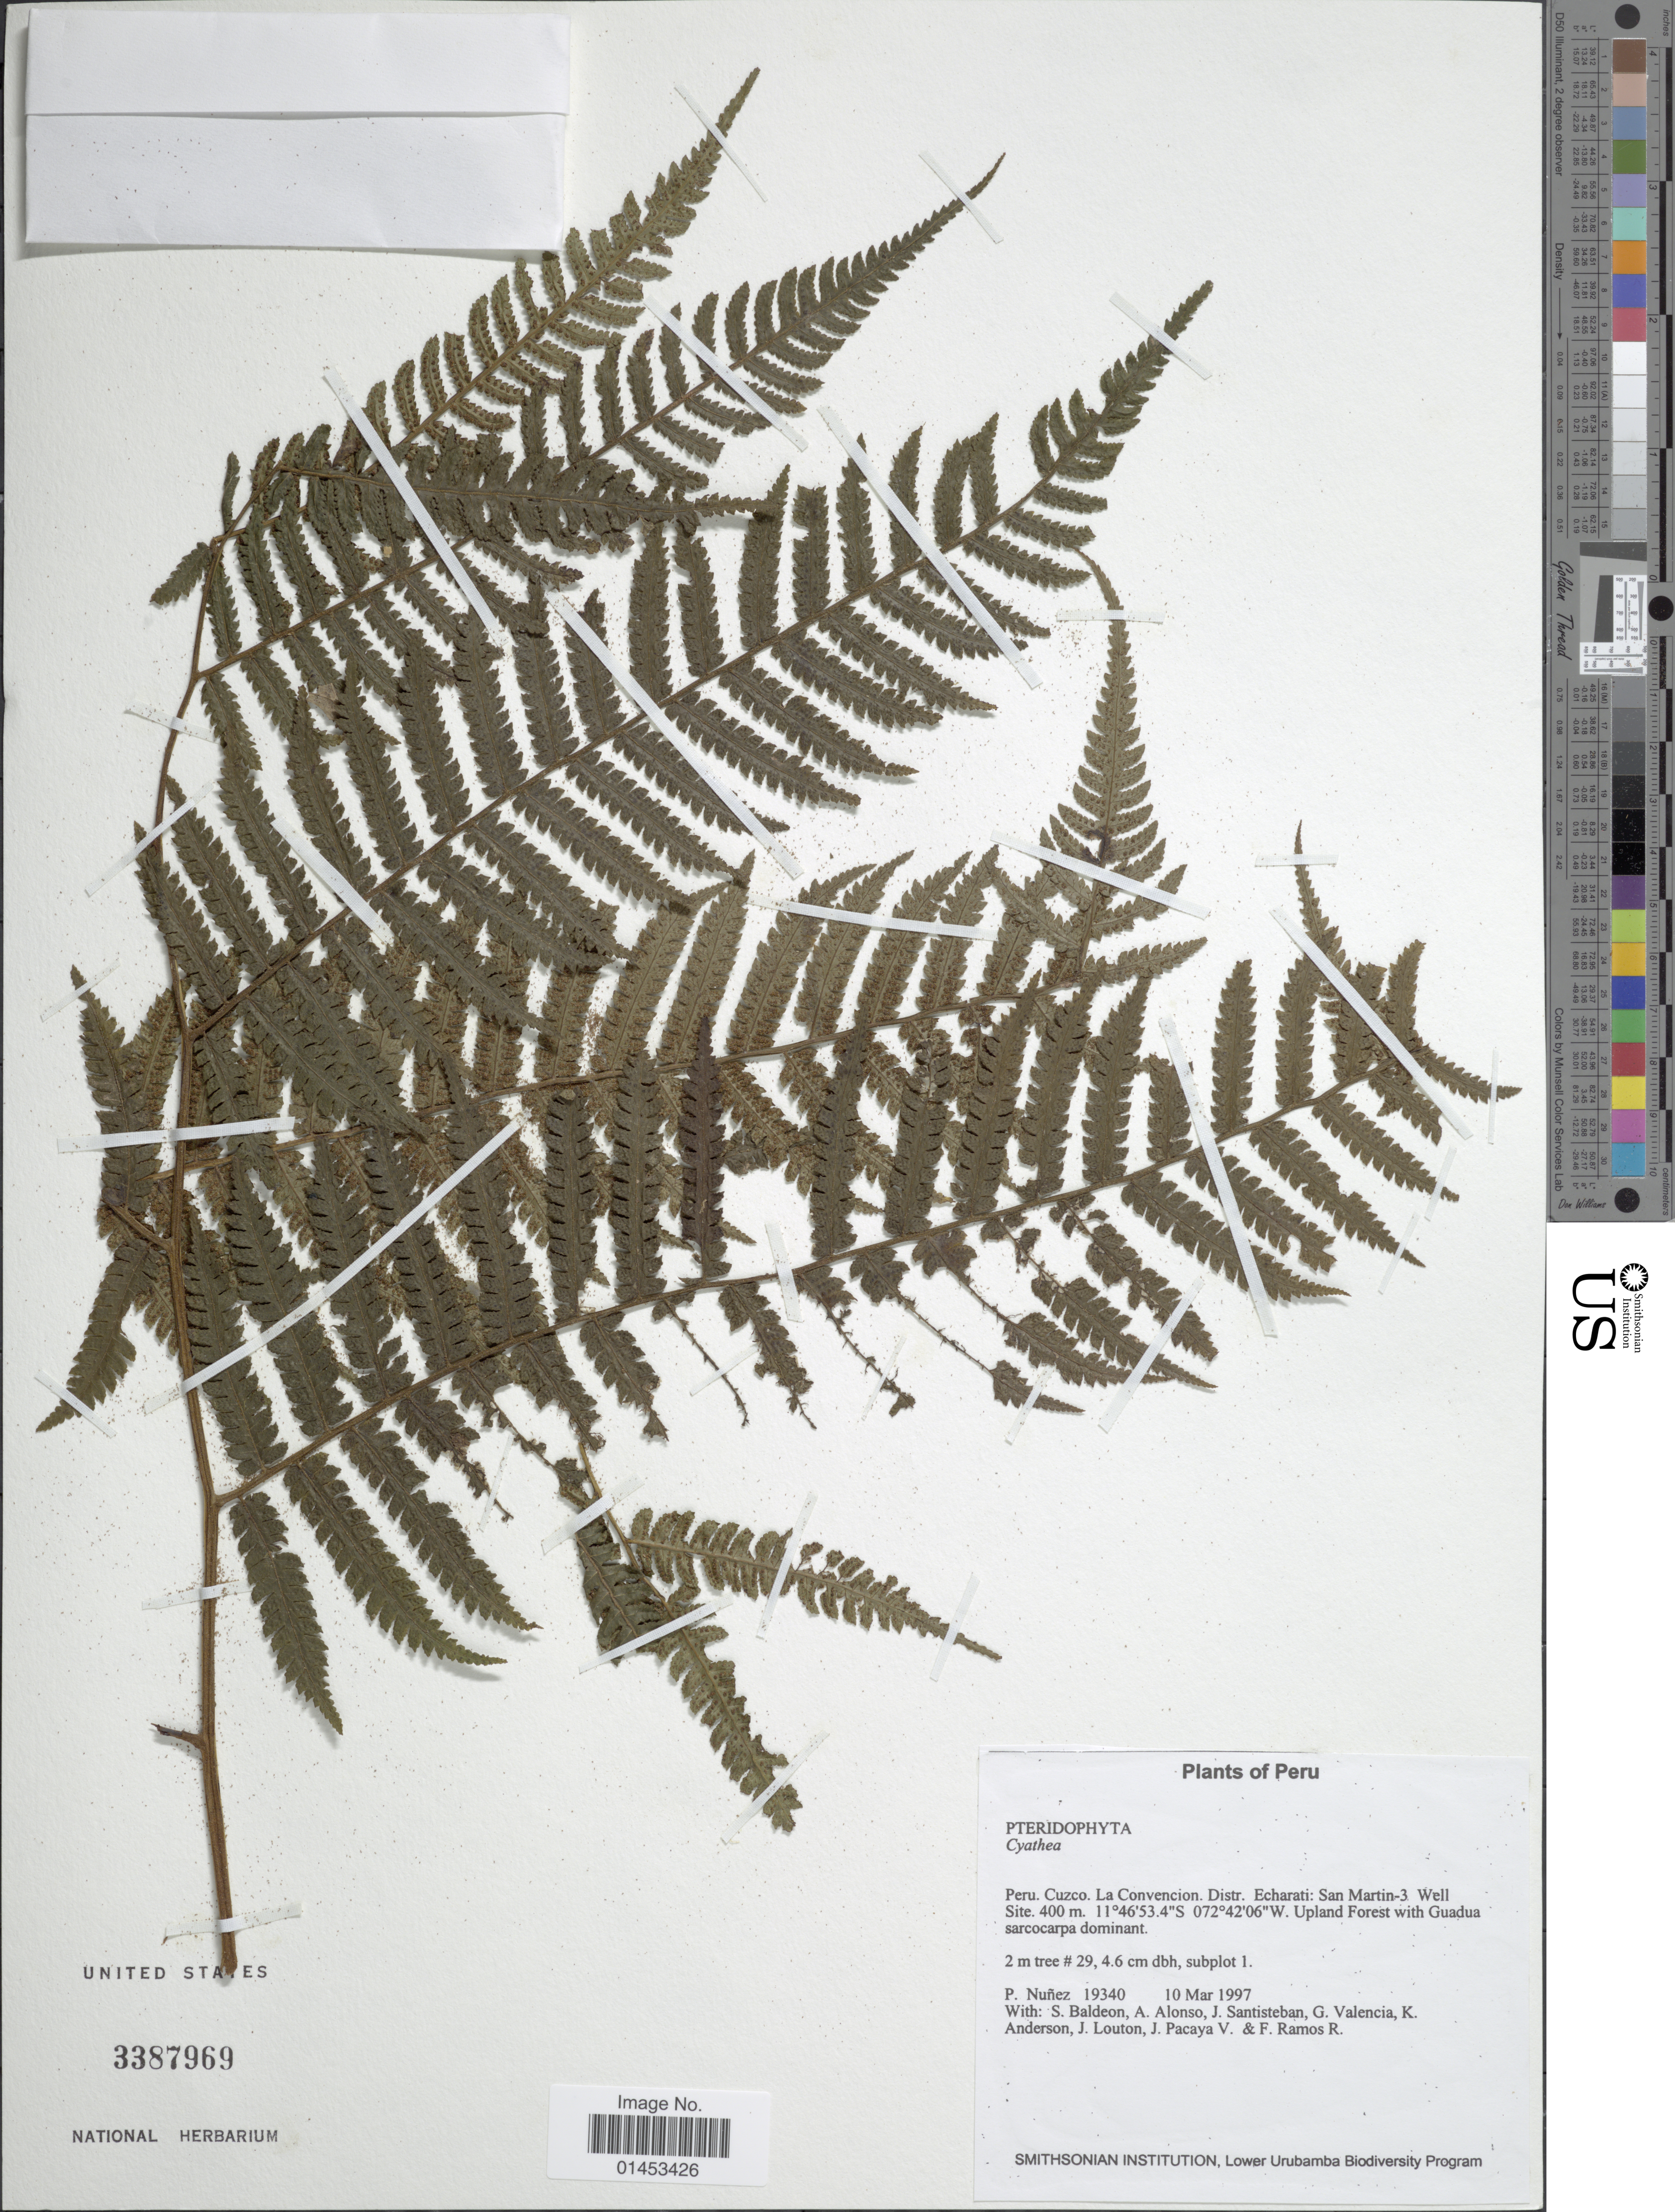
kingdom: Plantae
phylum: Tracheophyta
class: Polypodiopsida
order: Cyatheales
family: Cyatheaceae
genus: Cyathea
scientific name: Cyathea sp.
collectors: P. Nuñez V., S. Baldeon, A. Alonso, J. Santisteban & et al.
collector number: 19340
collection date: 1997-03-10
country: Peru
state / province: Cusco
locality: Cuzco, La Convencion Distr. Echarati: San Martin-3 Wel Site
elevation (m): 400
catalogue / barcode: US 3387969